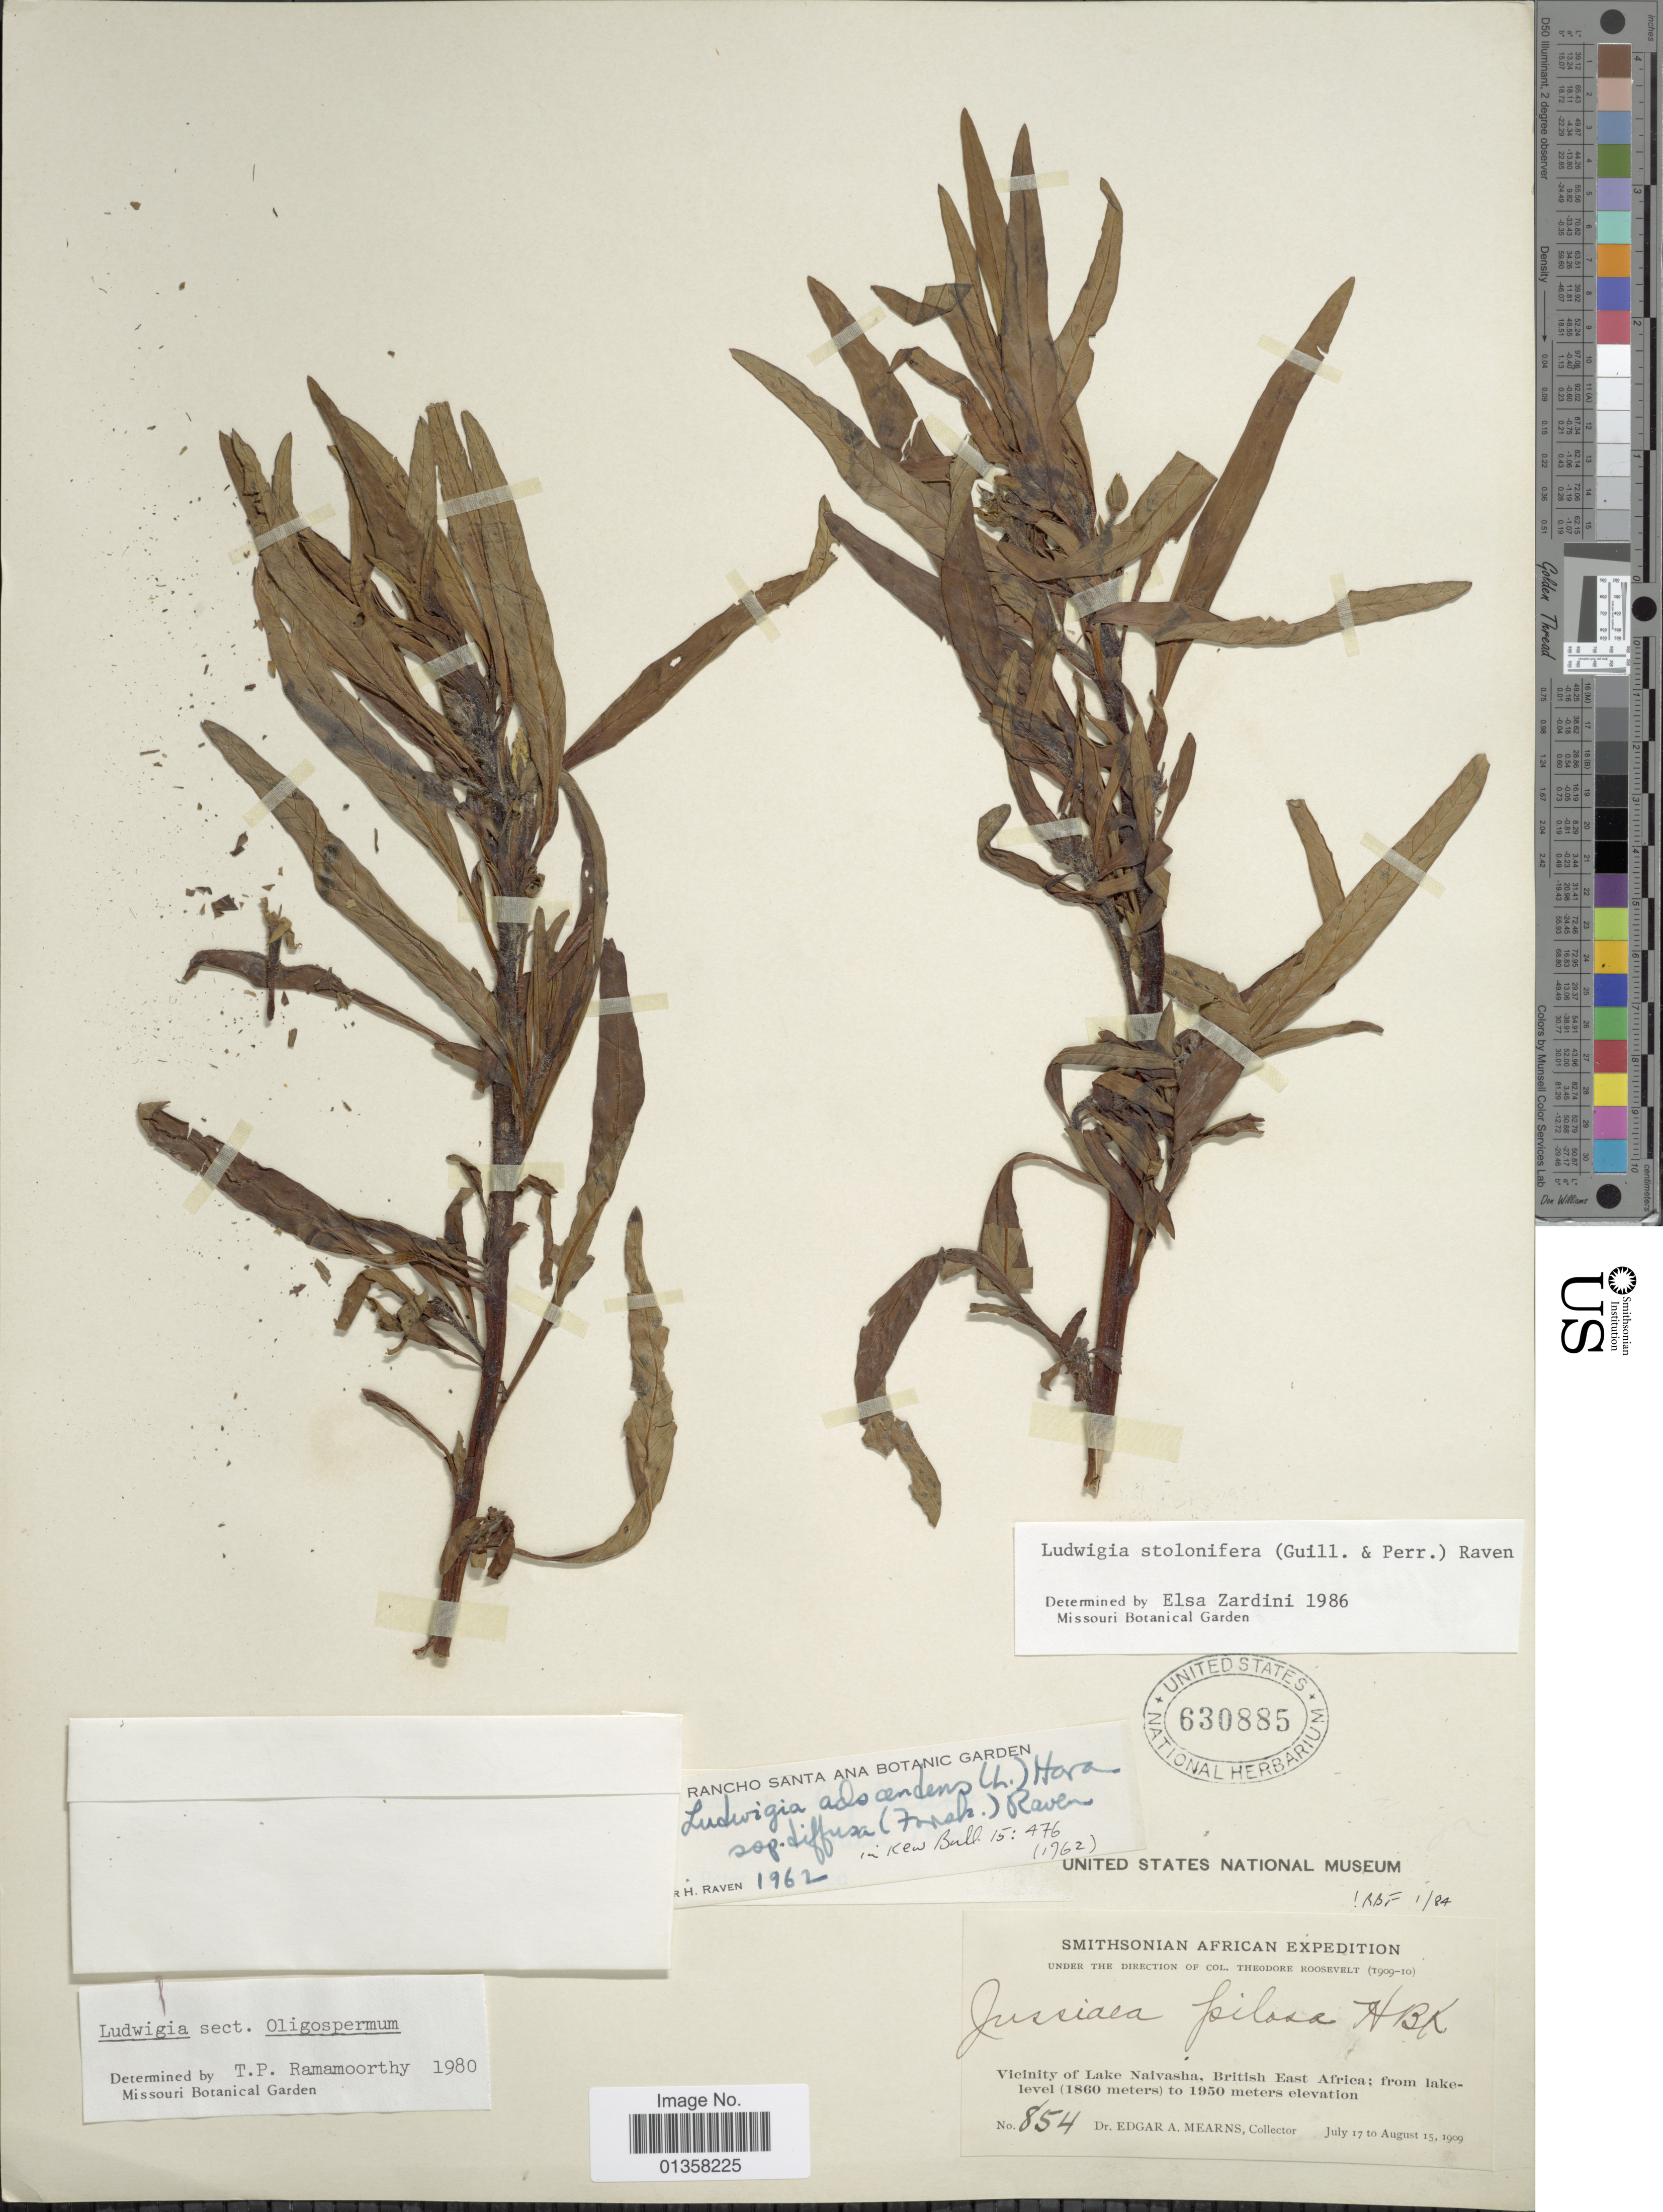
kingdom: Plantae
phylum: Tracheophyta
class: Magnoliopsida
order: Myrtales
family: Onagraceae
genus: Ludwigia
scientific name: Ludwigia stolonifera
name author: (Guill. & Perr.) P.H. Raven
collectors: E. A. Mearns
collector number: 854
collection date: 1909-07-17/1909-08-15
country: Kenya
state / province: Nakuru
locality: Vicinity of Lake Naivasha, British East Africa; from lake-level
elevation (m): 1860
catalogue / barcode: US 630885